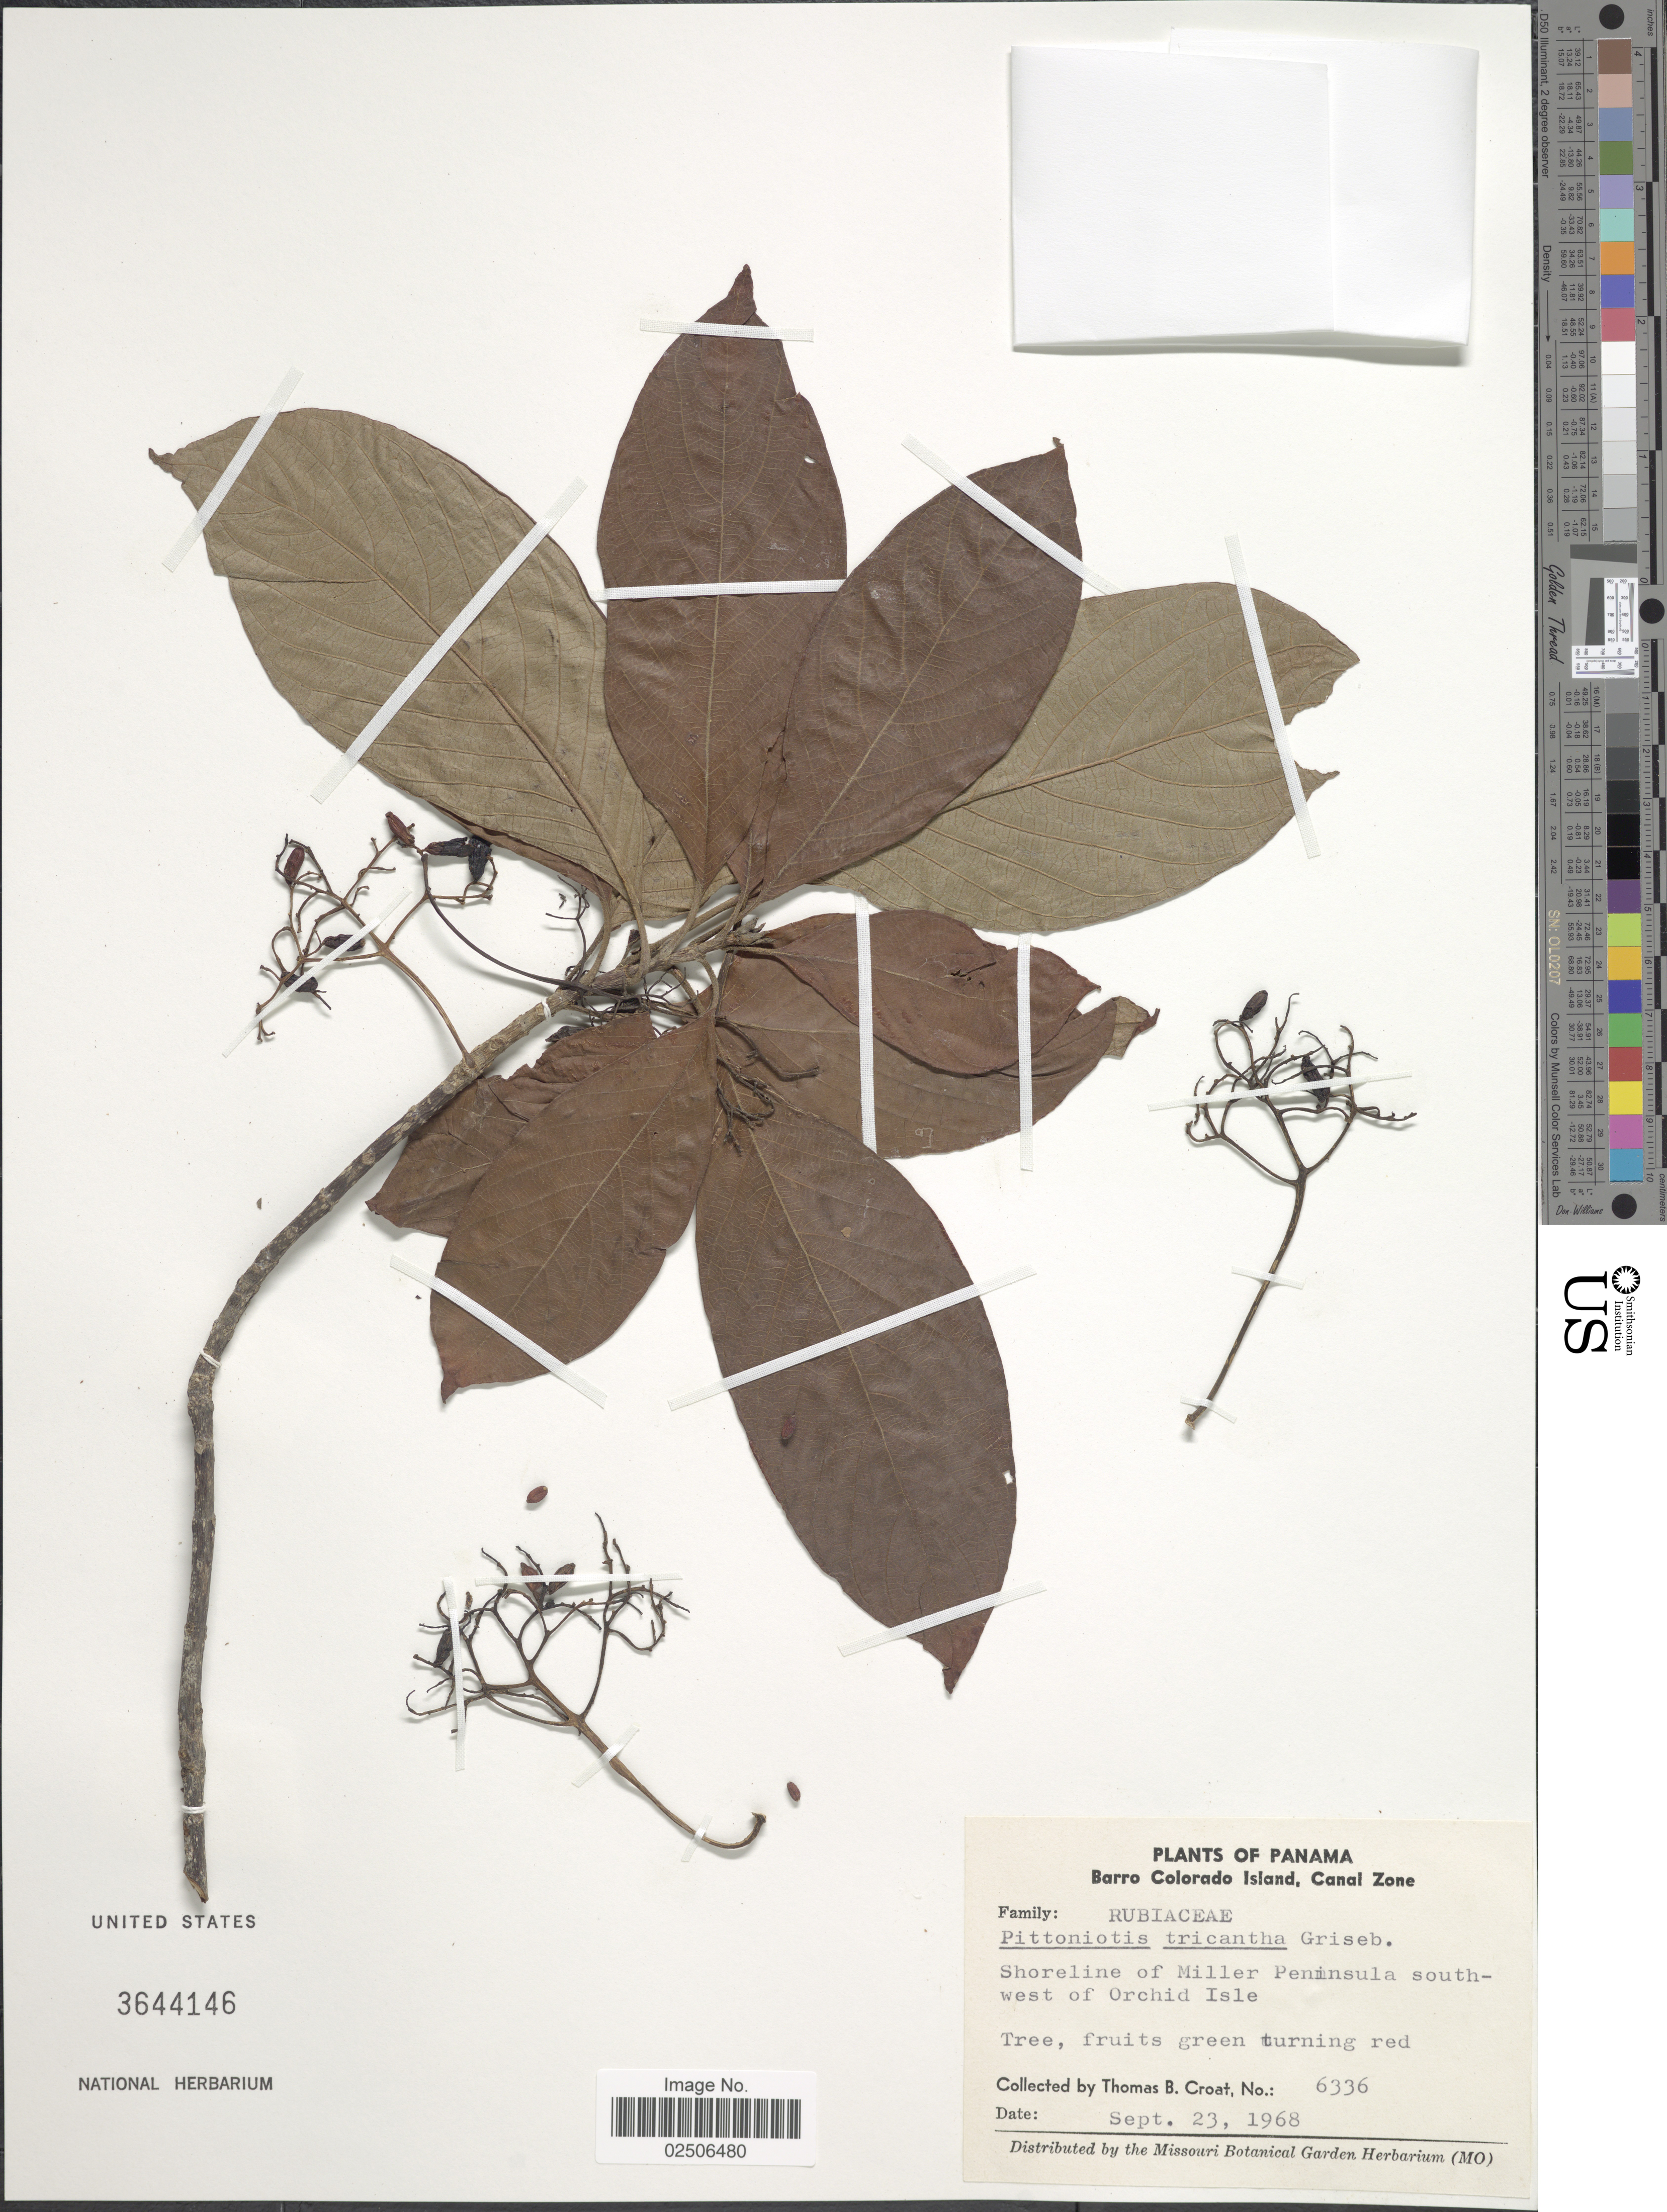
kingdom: Plantae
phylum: Tracheophyta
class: Magnoliopsida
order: Gentianales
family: Rubiaceae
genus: Pittoniotis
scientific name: Pittoniotis trichantha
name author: Griseb.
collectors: T. B. Croat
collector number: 6336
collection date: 1969-09-23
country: Panama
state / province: Panamá Oeste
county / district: Canal Zone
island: Barro Colorado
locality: Barro Colorado Island, Canal Zone, Shoreline of Miller Peninsula southwest of Orchid Isle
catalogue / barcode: US 3644146